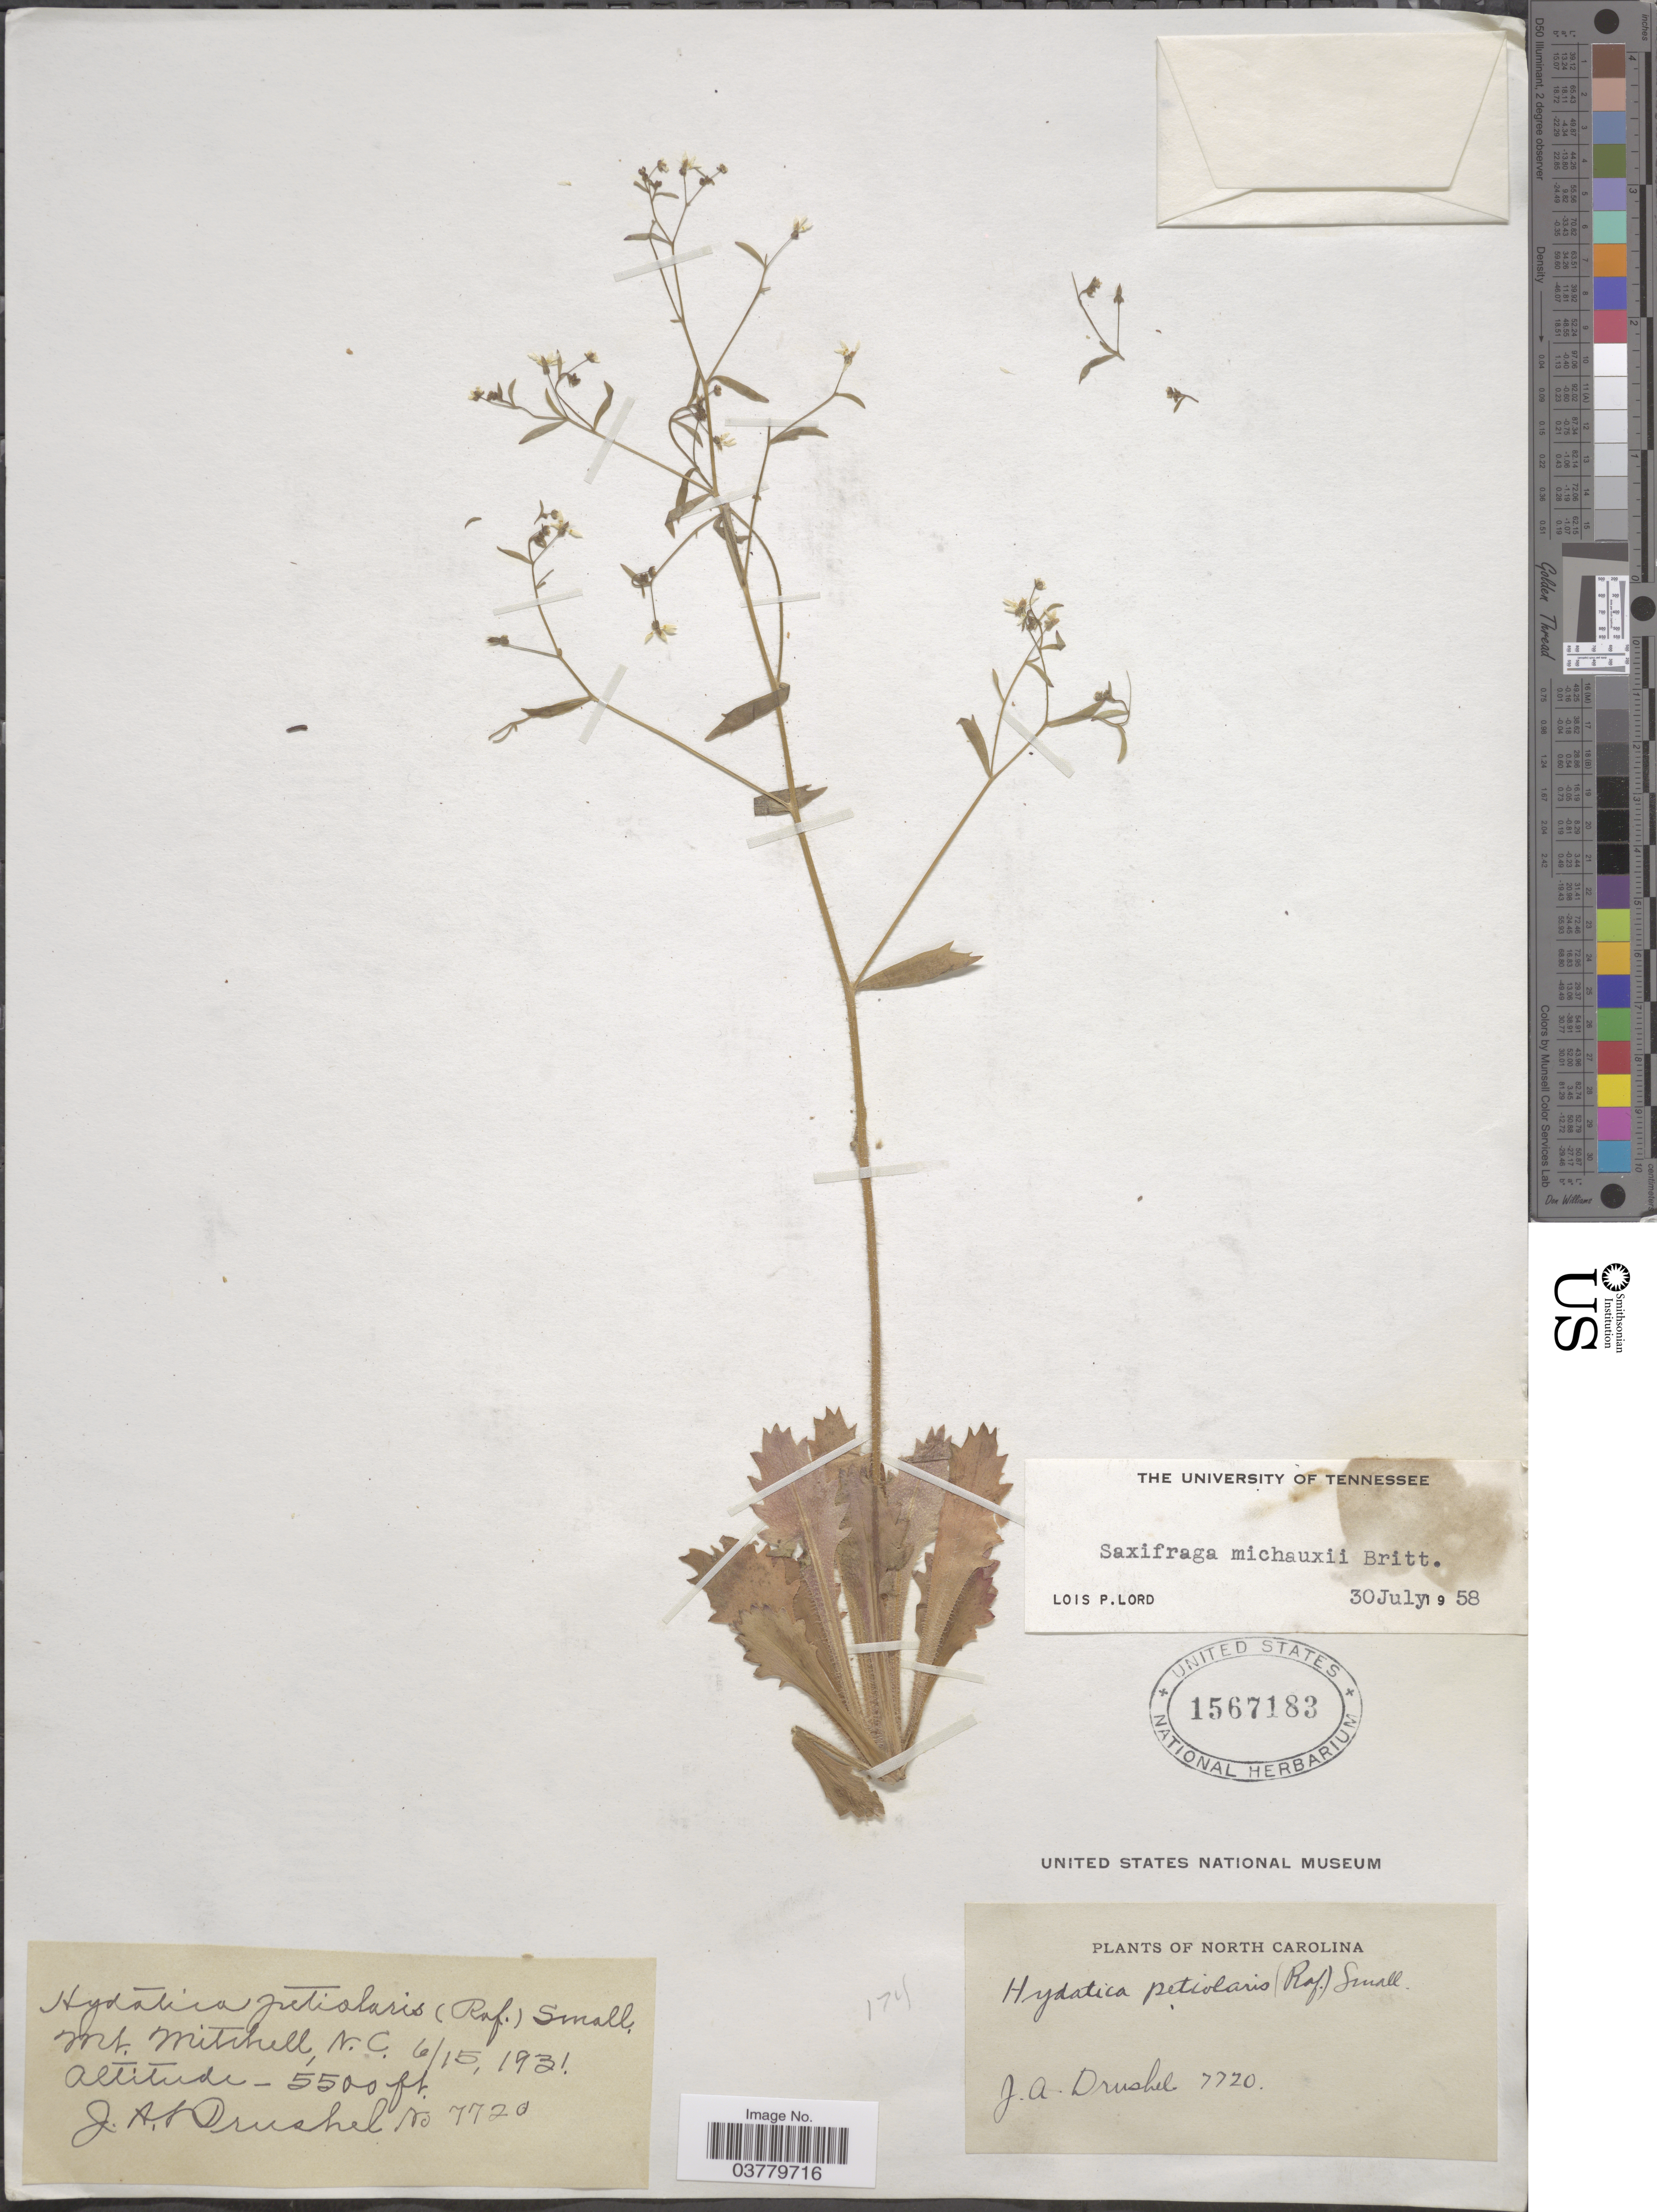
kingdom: Plantae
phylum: Tracheophyta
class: Magnoliopsida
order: Saxifragales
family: Saxifragaceae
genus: Micranthes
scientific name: Micranthes petiolaris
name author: (Raf.) Bush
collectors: J. A. Drushel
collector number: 7720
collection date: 1931-06-15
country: United States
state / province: North Carolina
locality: Mt. Mitchell.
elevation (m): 1676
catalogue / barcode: US 1567183